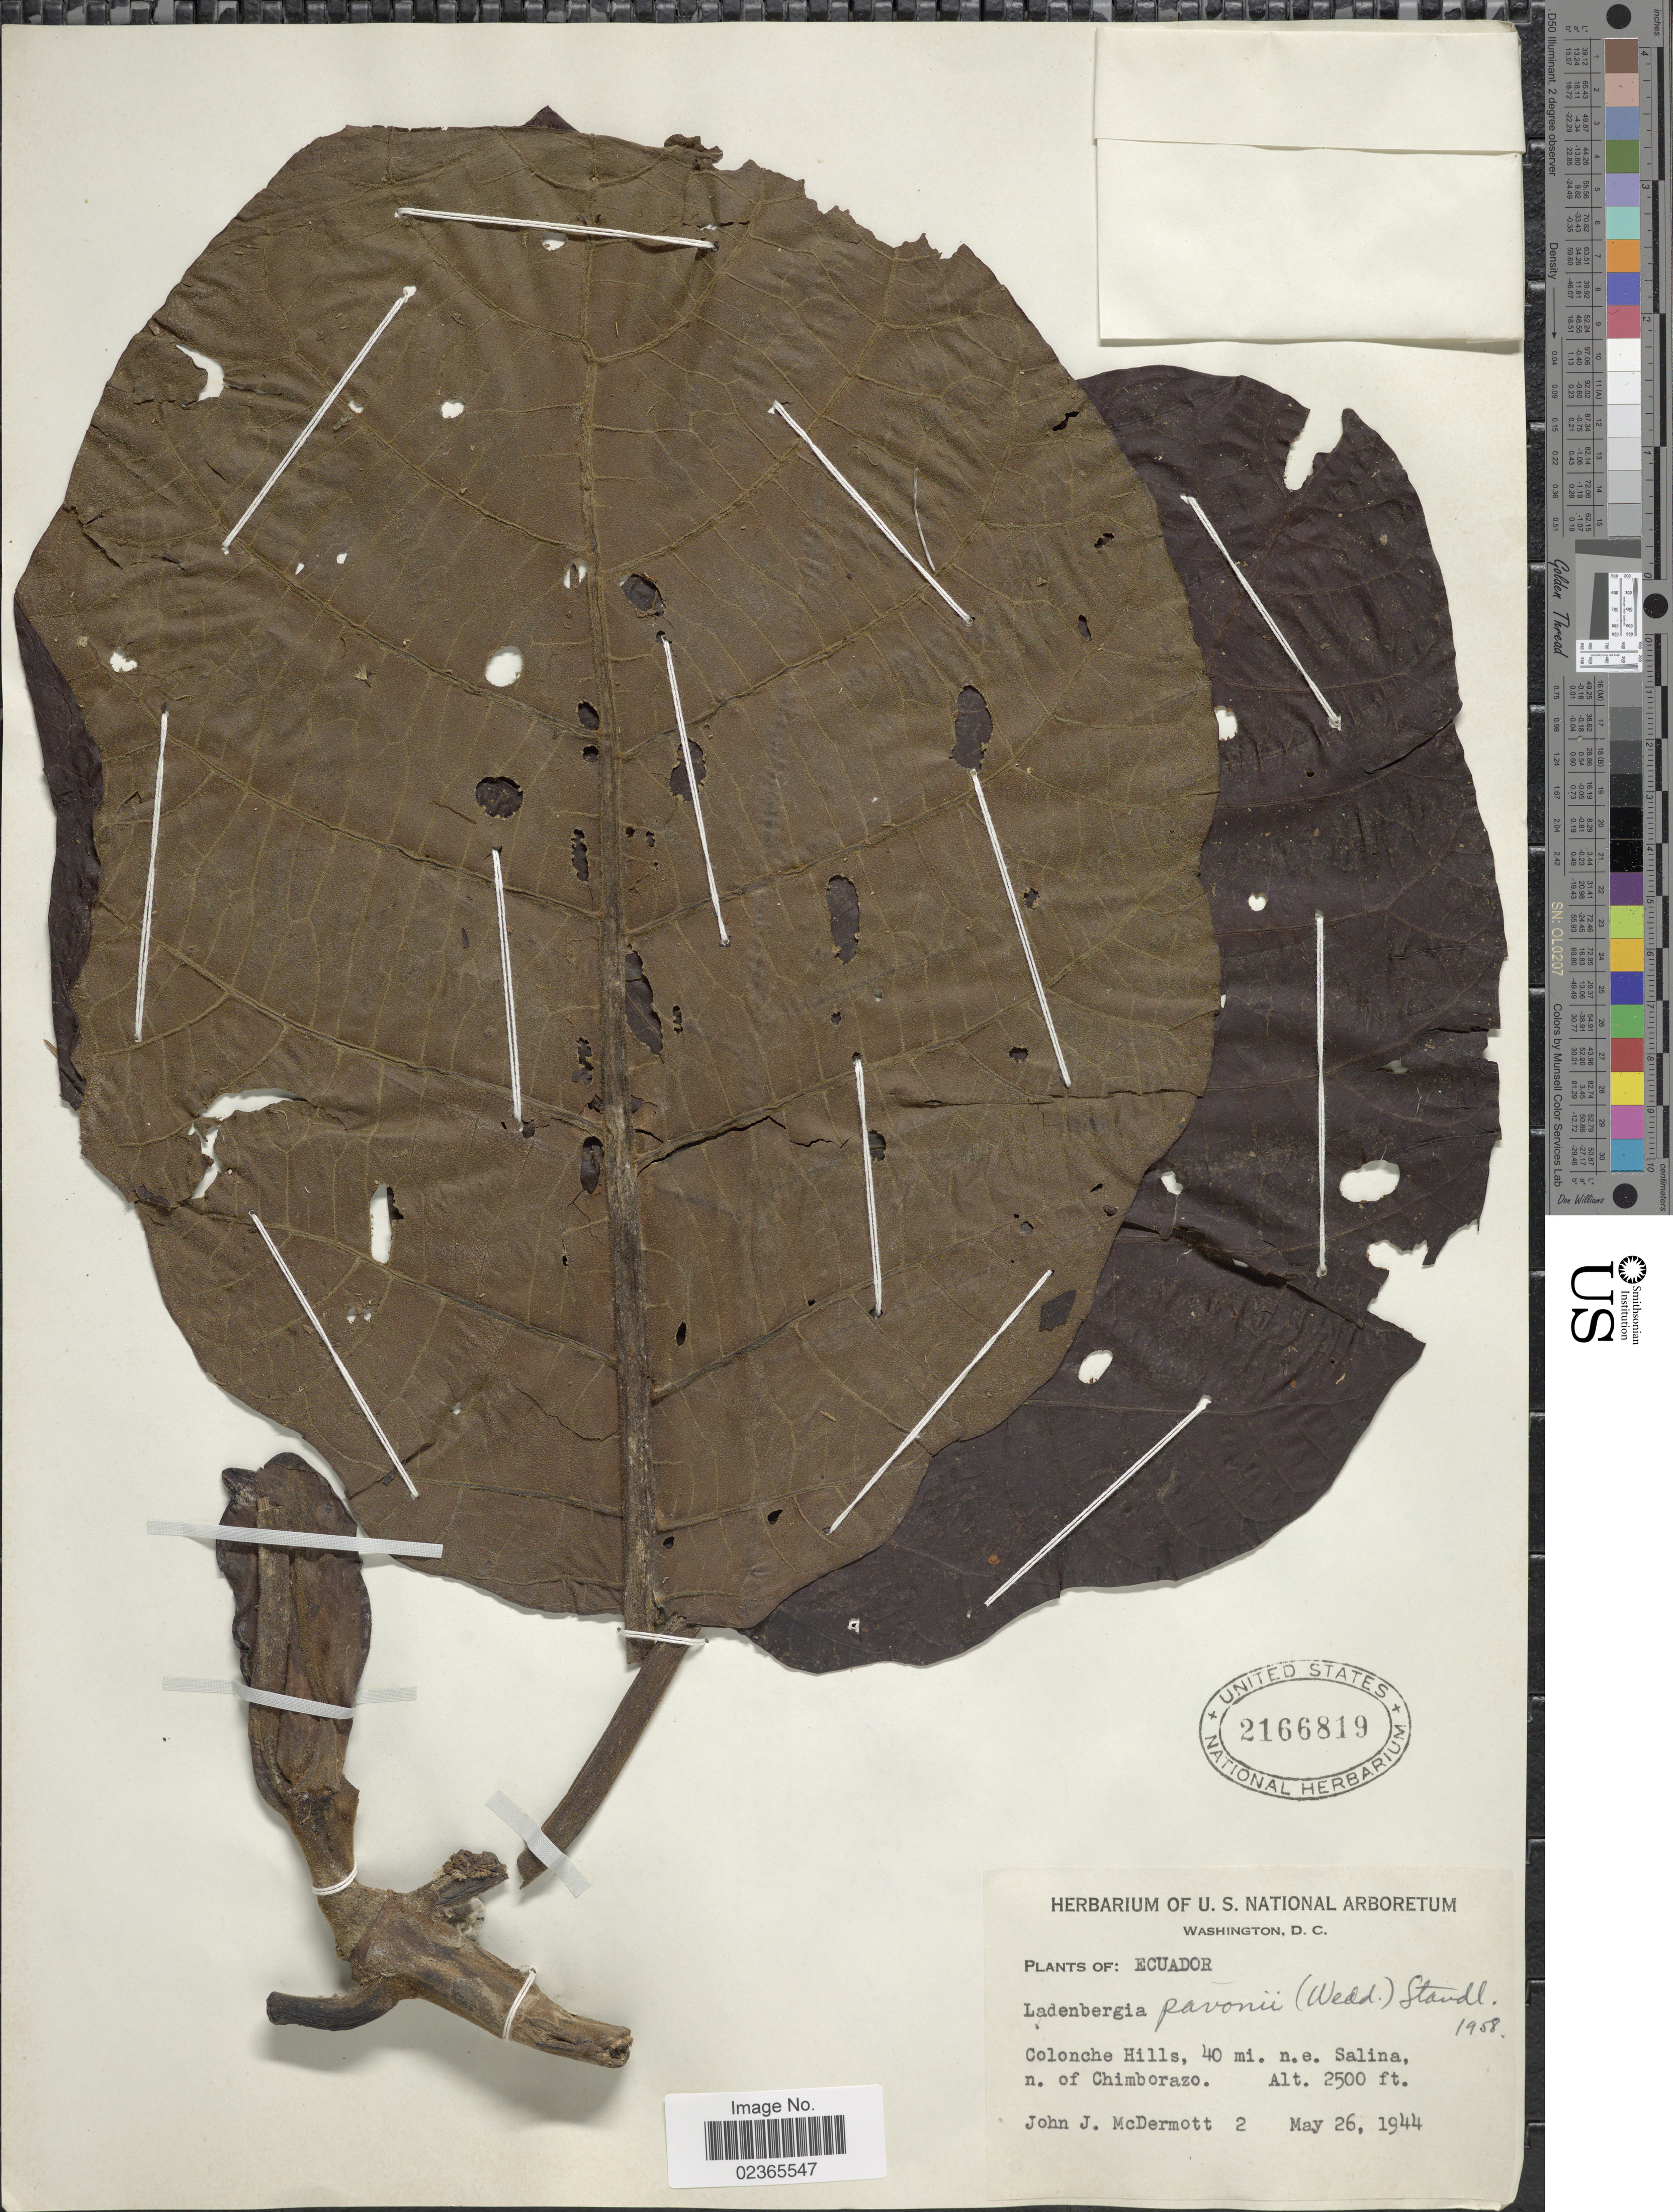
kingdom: Plantae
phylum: Tracheophyta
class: Magnoliopsida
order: Gentianales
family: Rubiaceae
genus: Ladenbergia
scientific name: Ladenbergia pavonii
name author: (Lamb.) Standl.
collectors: J. McDermott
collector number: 2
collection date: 1944-05-26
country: Ecuador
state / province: Chimborazo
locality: Colonche Hills, 40 mi. n.e. Salina, n. of Chimborazo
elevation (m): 762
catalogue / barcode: US 2166819